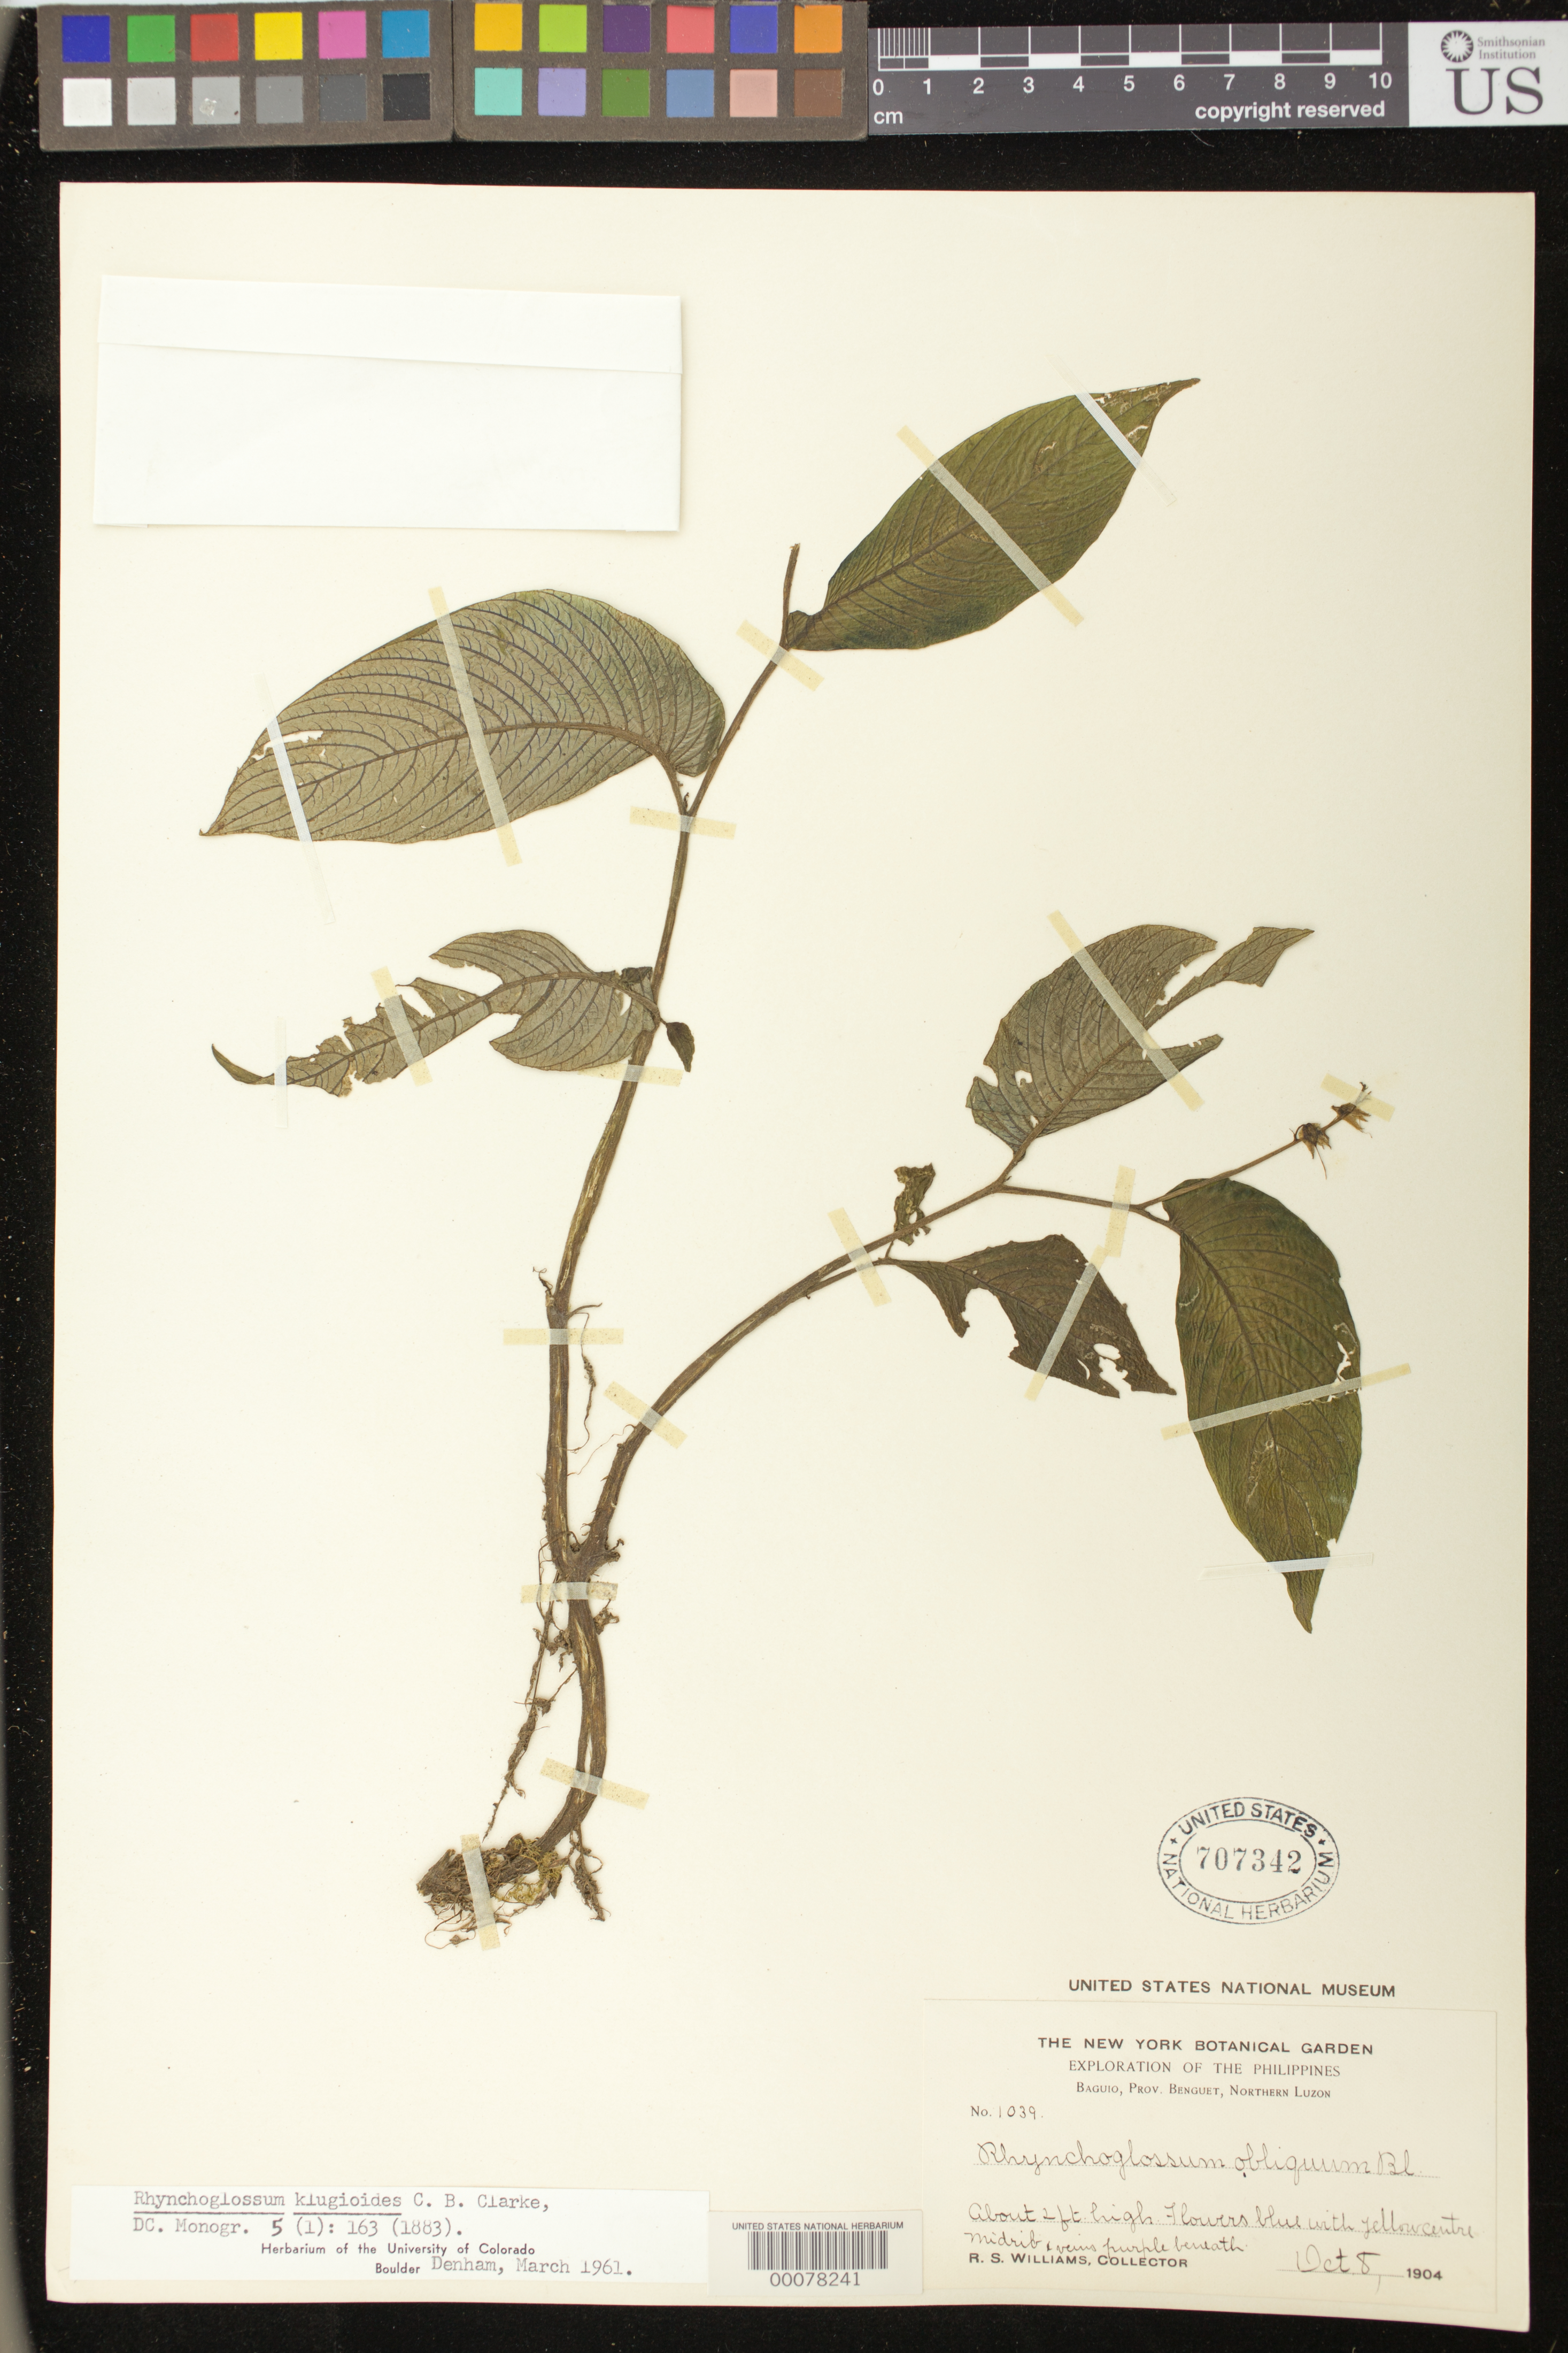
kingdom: Plantae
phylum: Tracheophyta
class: Magnoliopsida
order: Lamiales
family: Gesneriaceae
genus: Rhynchoglossum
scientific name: Rhynchoglossum klugioides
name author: C.B. Clarke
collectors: R. S. Williams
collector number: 1039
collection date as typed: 08 Oct 1904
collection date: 1904-10-08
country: Philippines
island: Luzon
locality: Benguet, Baguio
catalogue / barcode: US 707342